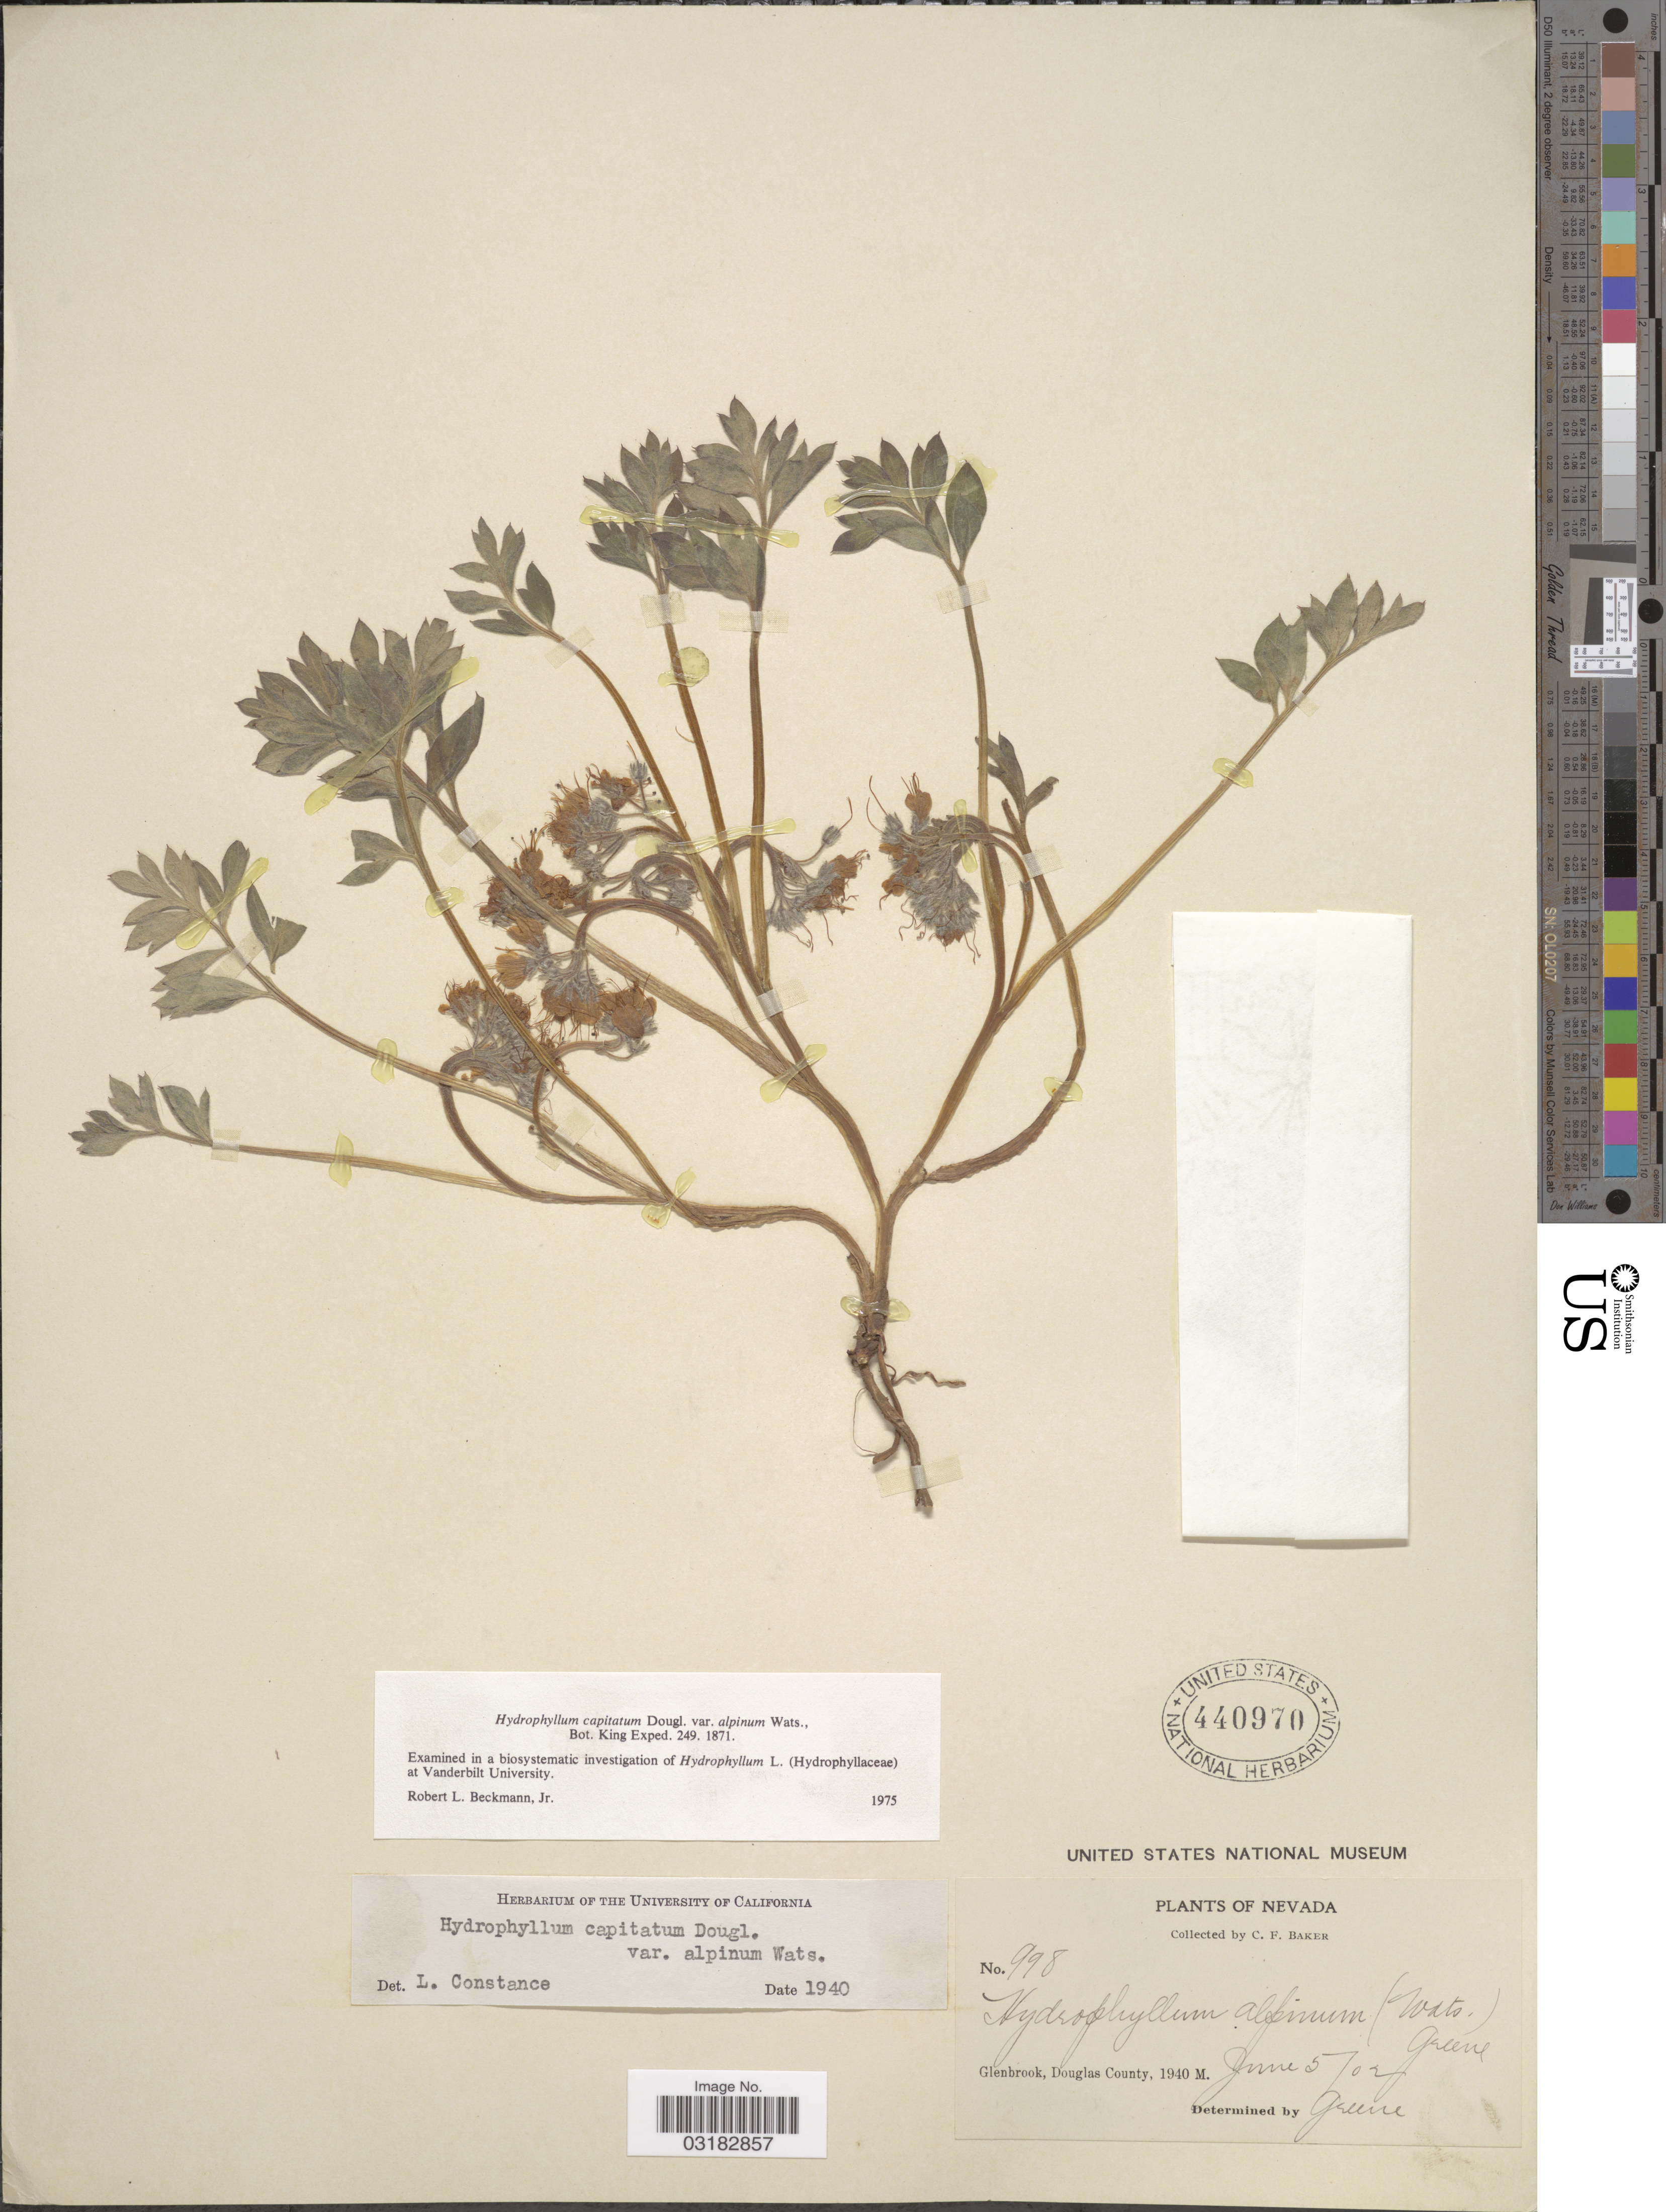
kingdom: Plantae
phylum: Tracheophyta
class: Magnoliopsida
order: Boraginales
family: Hydrophyllaceae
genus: Hydrophyllum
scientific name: Hydrophyllum capitatum var. alpinum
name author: S. Watson in C. King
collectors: C. F. Baker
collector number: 998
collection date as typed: Transcribed d/m/y: 5/6/2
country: United States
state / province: Nevada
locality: Glenbrook, Douglas County.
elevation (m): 1940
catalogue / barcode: US 440970